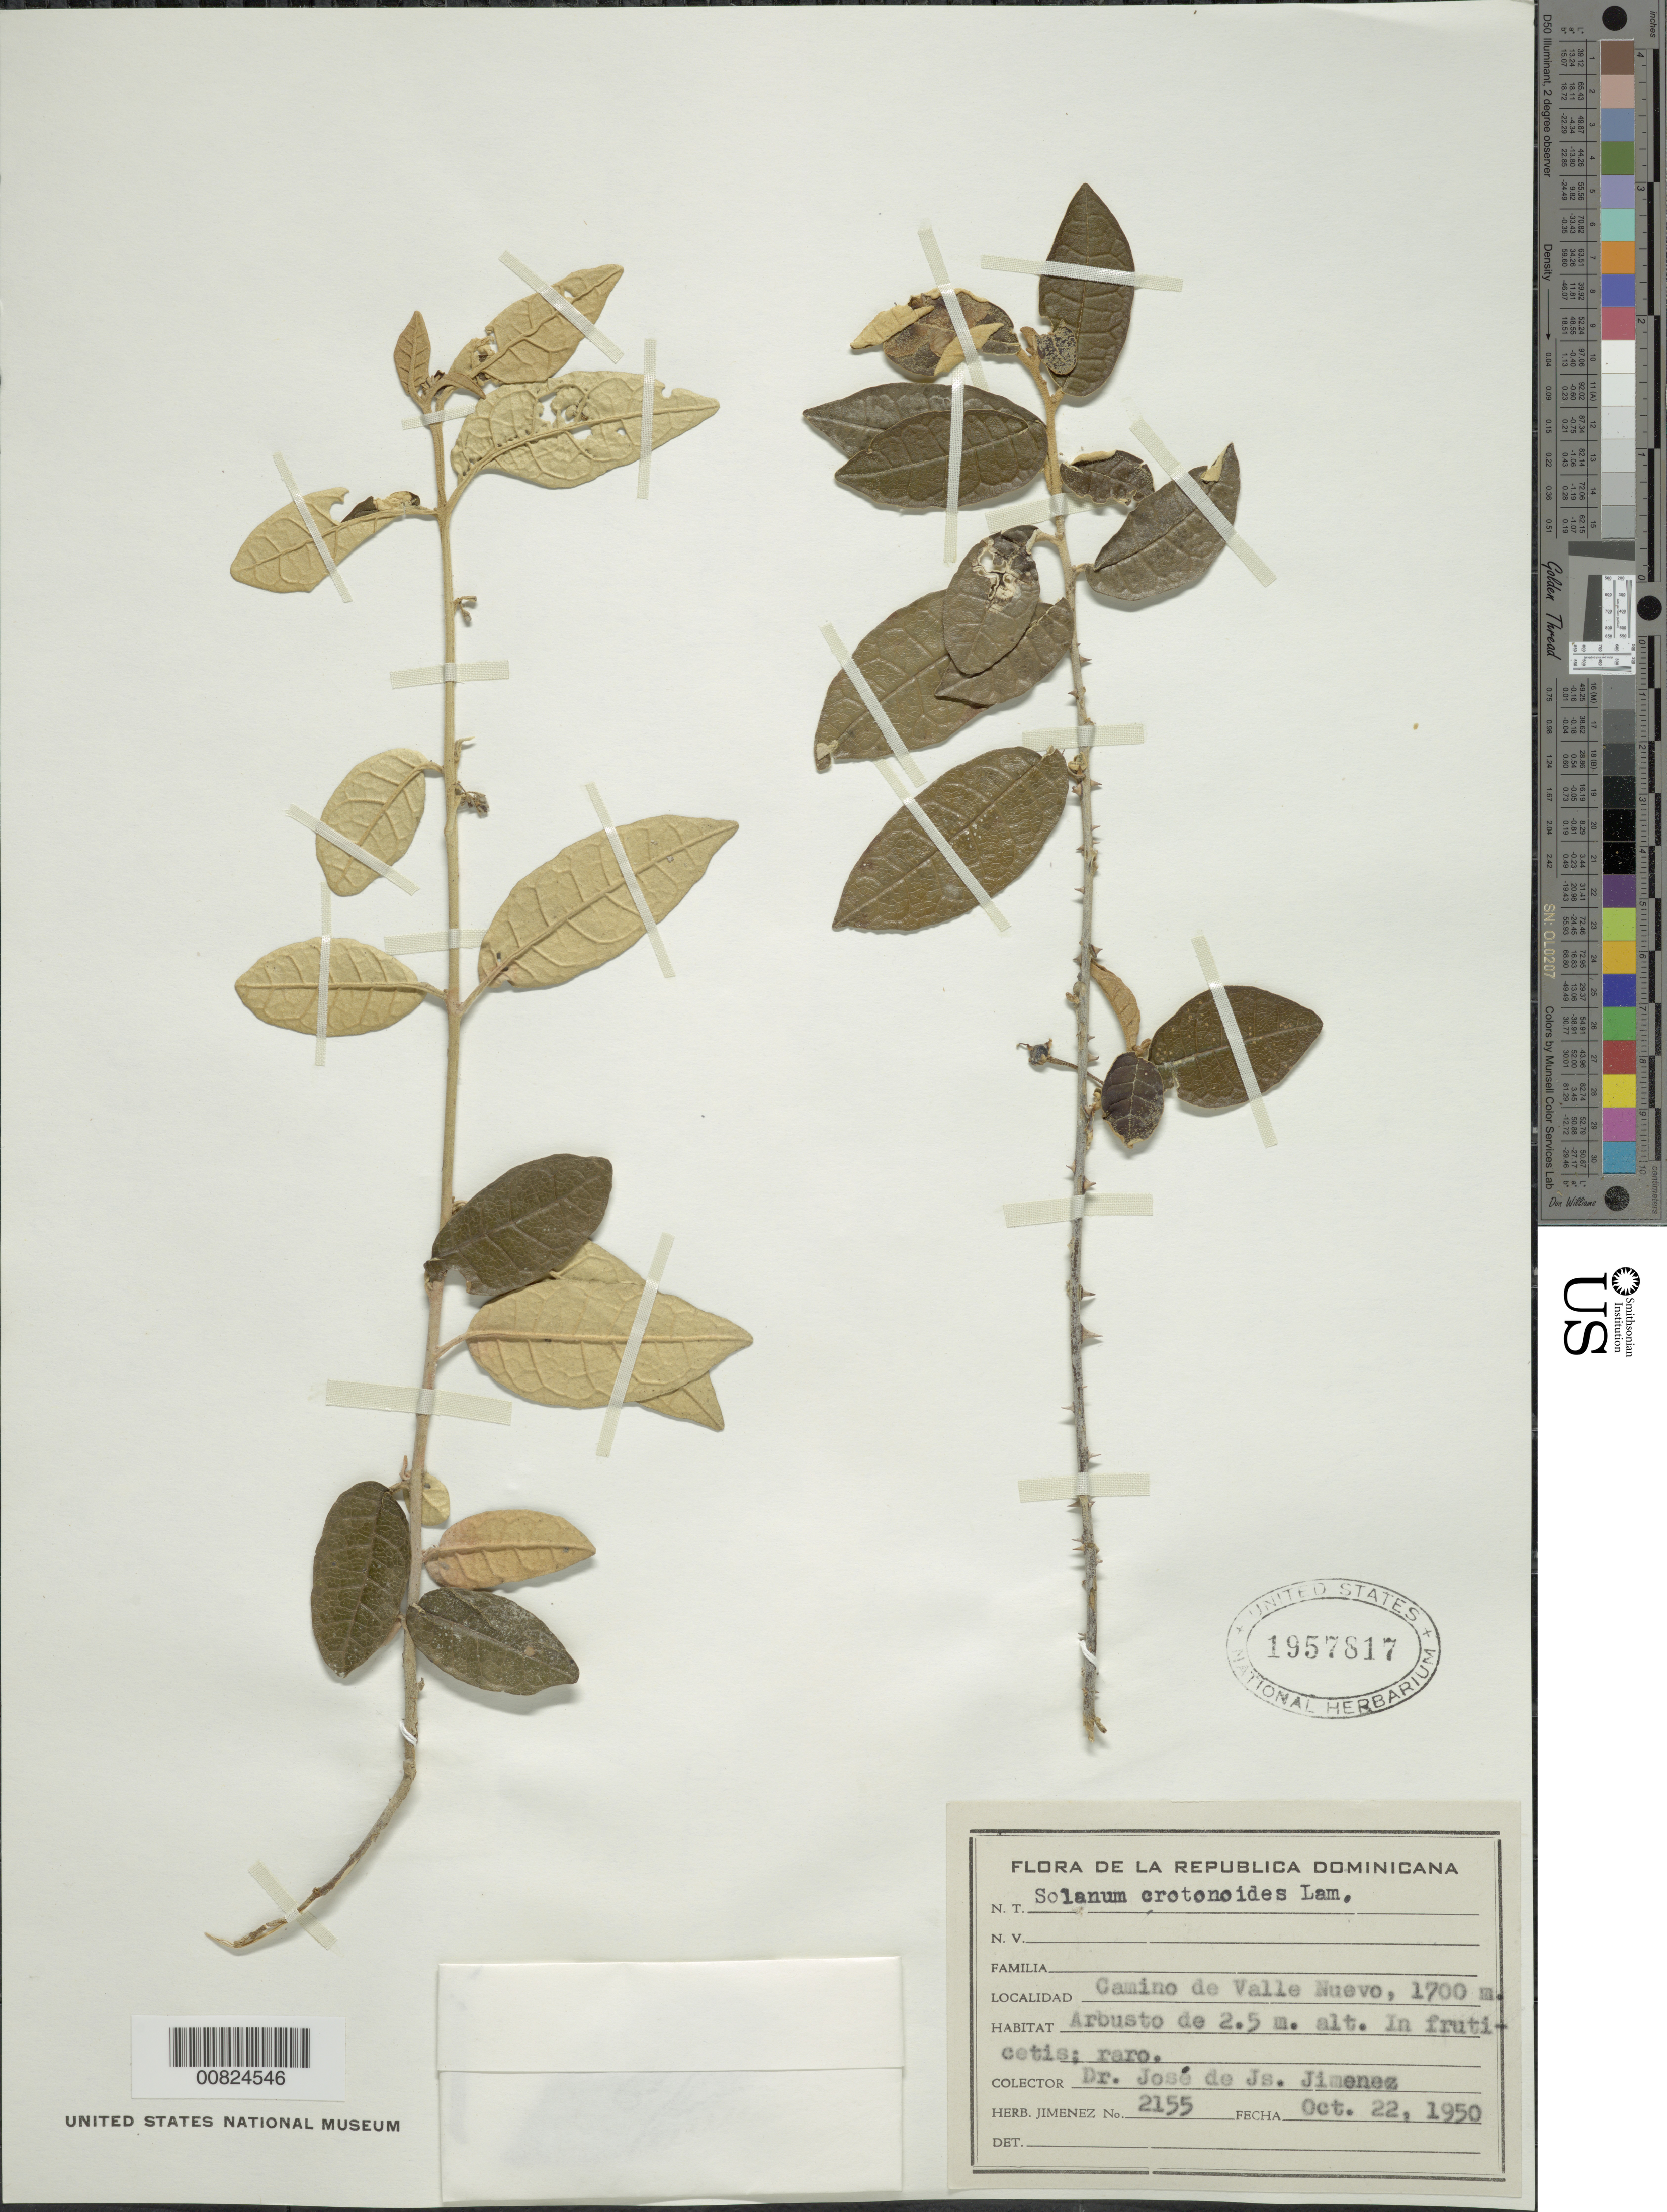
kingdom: Plantae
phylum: Tracheophyta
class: Magnoliopsida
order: Solanales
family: Solanaceae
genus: Solanum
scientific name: Solanum crotonoides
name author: Lam.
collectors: J. J. Jiménez Almonte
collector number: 2155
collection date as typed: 22 Oct 1950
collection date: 1950-10-22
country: Dominican Republic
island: Hispaniola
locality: Camino de Valle Nuevo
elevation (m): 1700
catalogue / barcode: US 1957817